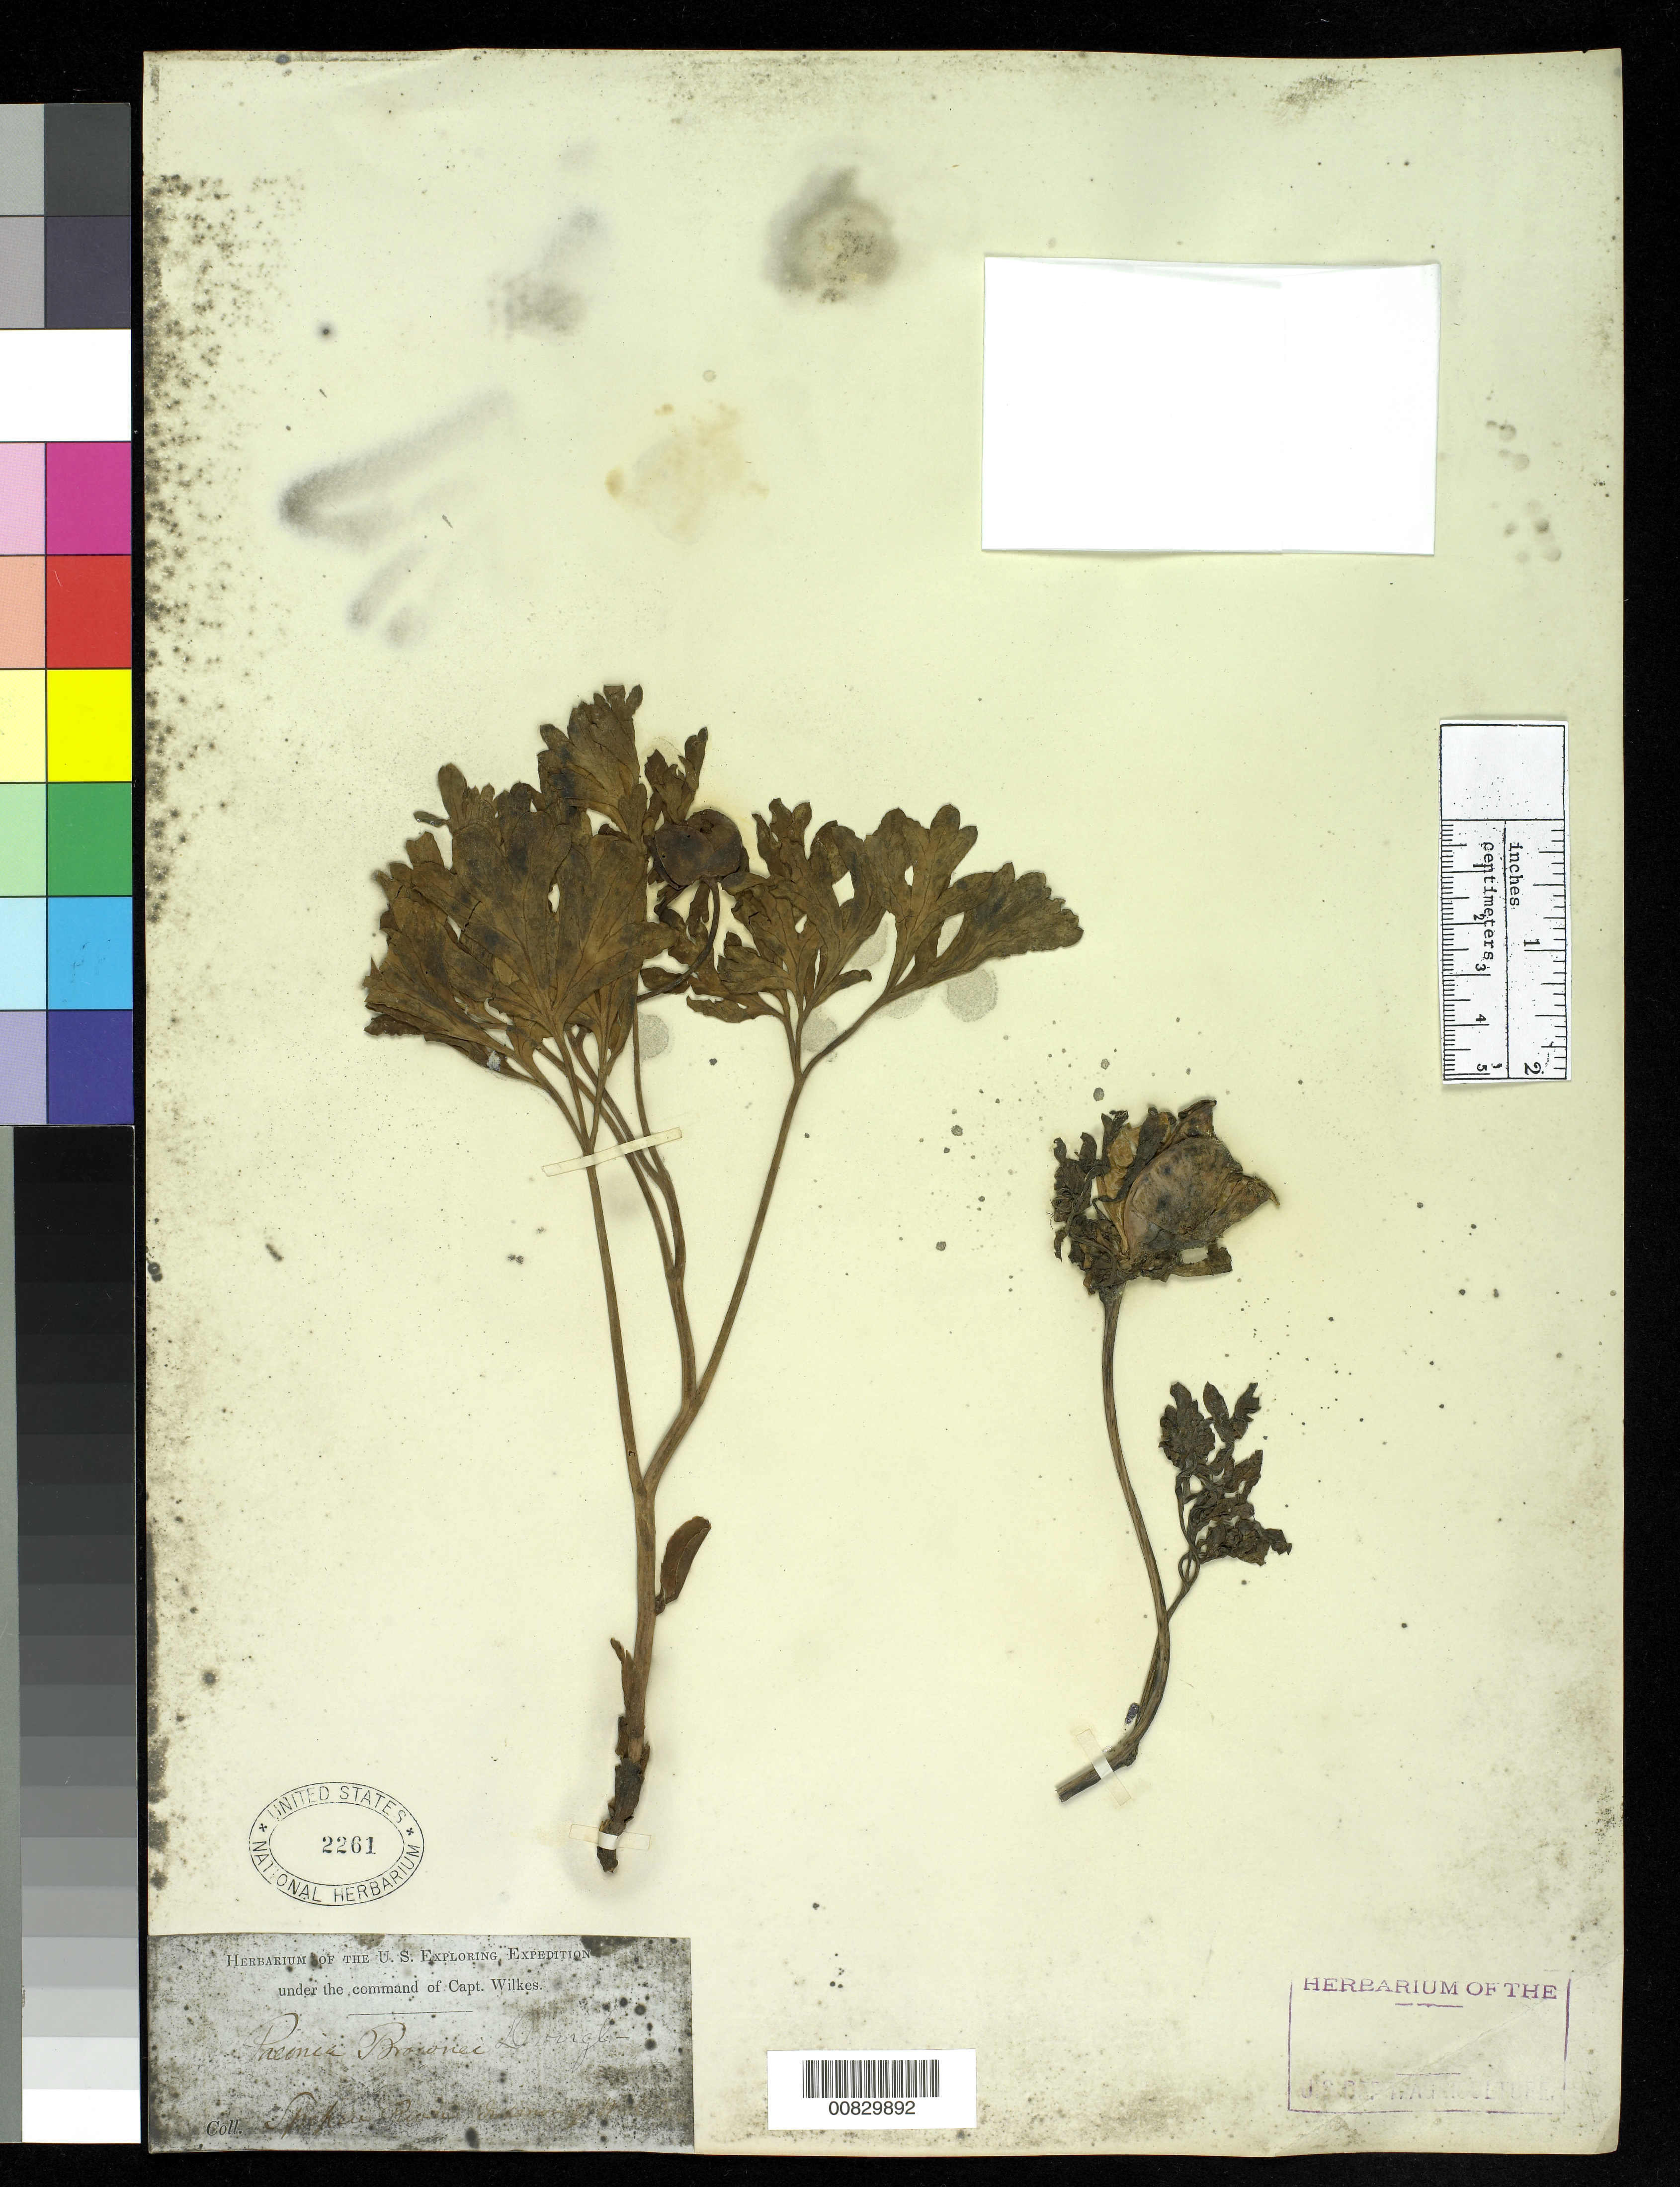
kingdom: Plantae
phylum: Tracheophyta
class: Magnoliopsida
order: Saxifragales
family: Paeoniaceae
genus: Paeonia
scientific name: Paeonia brownii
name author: Douglas ex Hook.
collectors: Wilkes Explor. Exped.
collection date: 1838/1842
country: United States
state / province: Washington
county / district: Spokane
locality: Spokane River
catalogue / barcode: US 2261